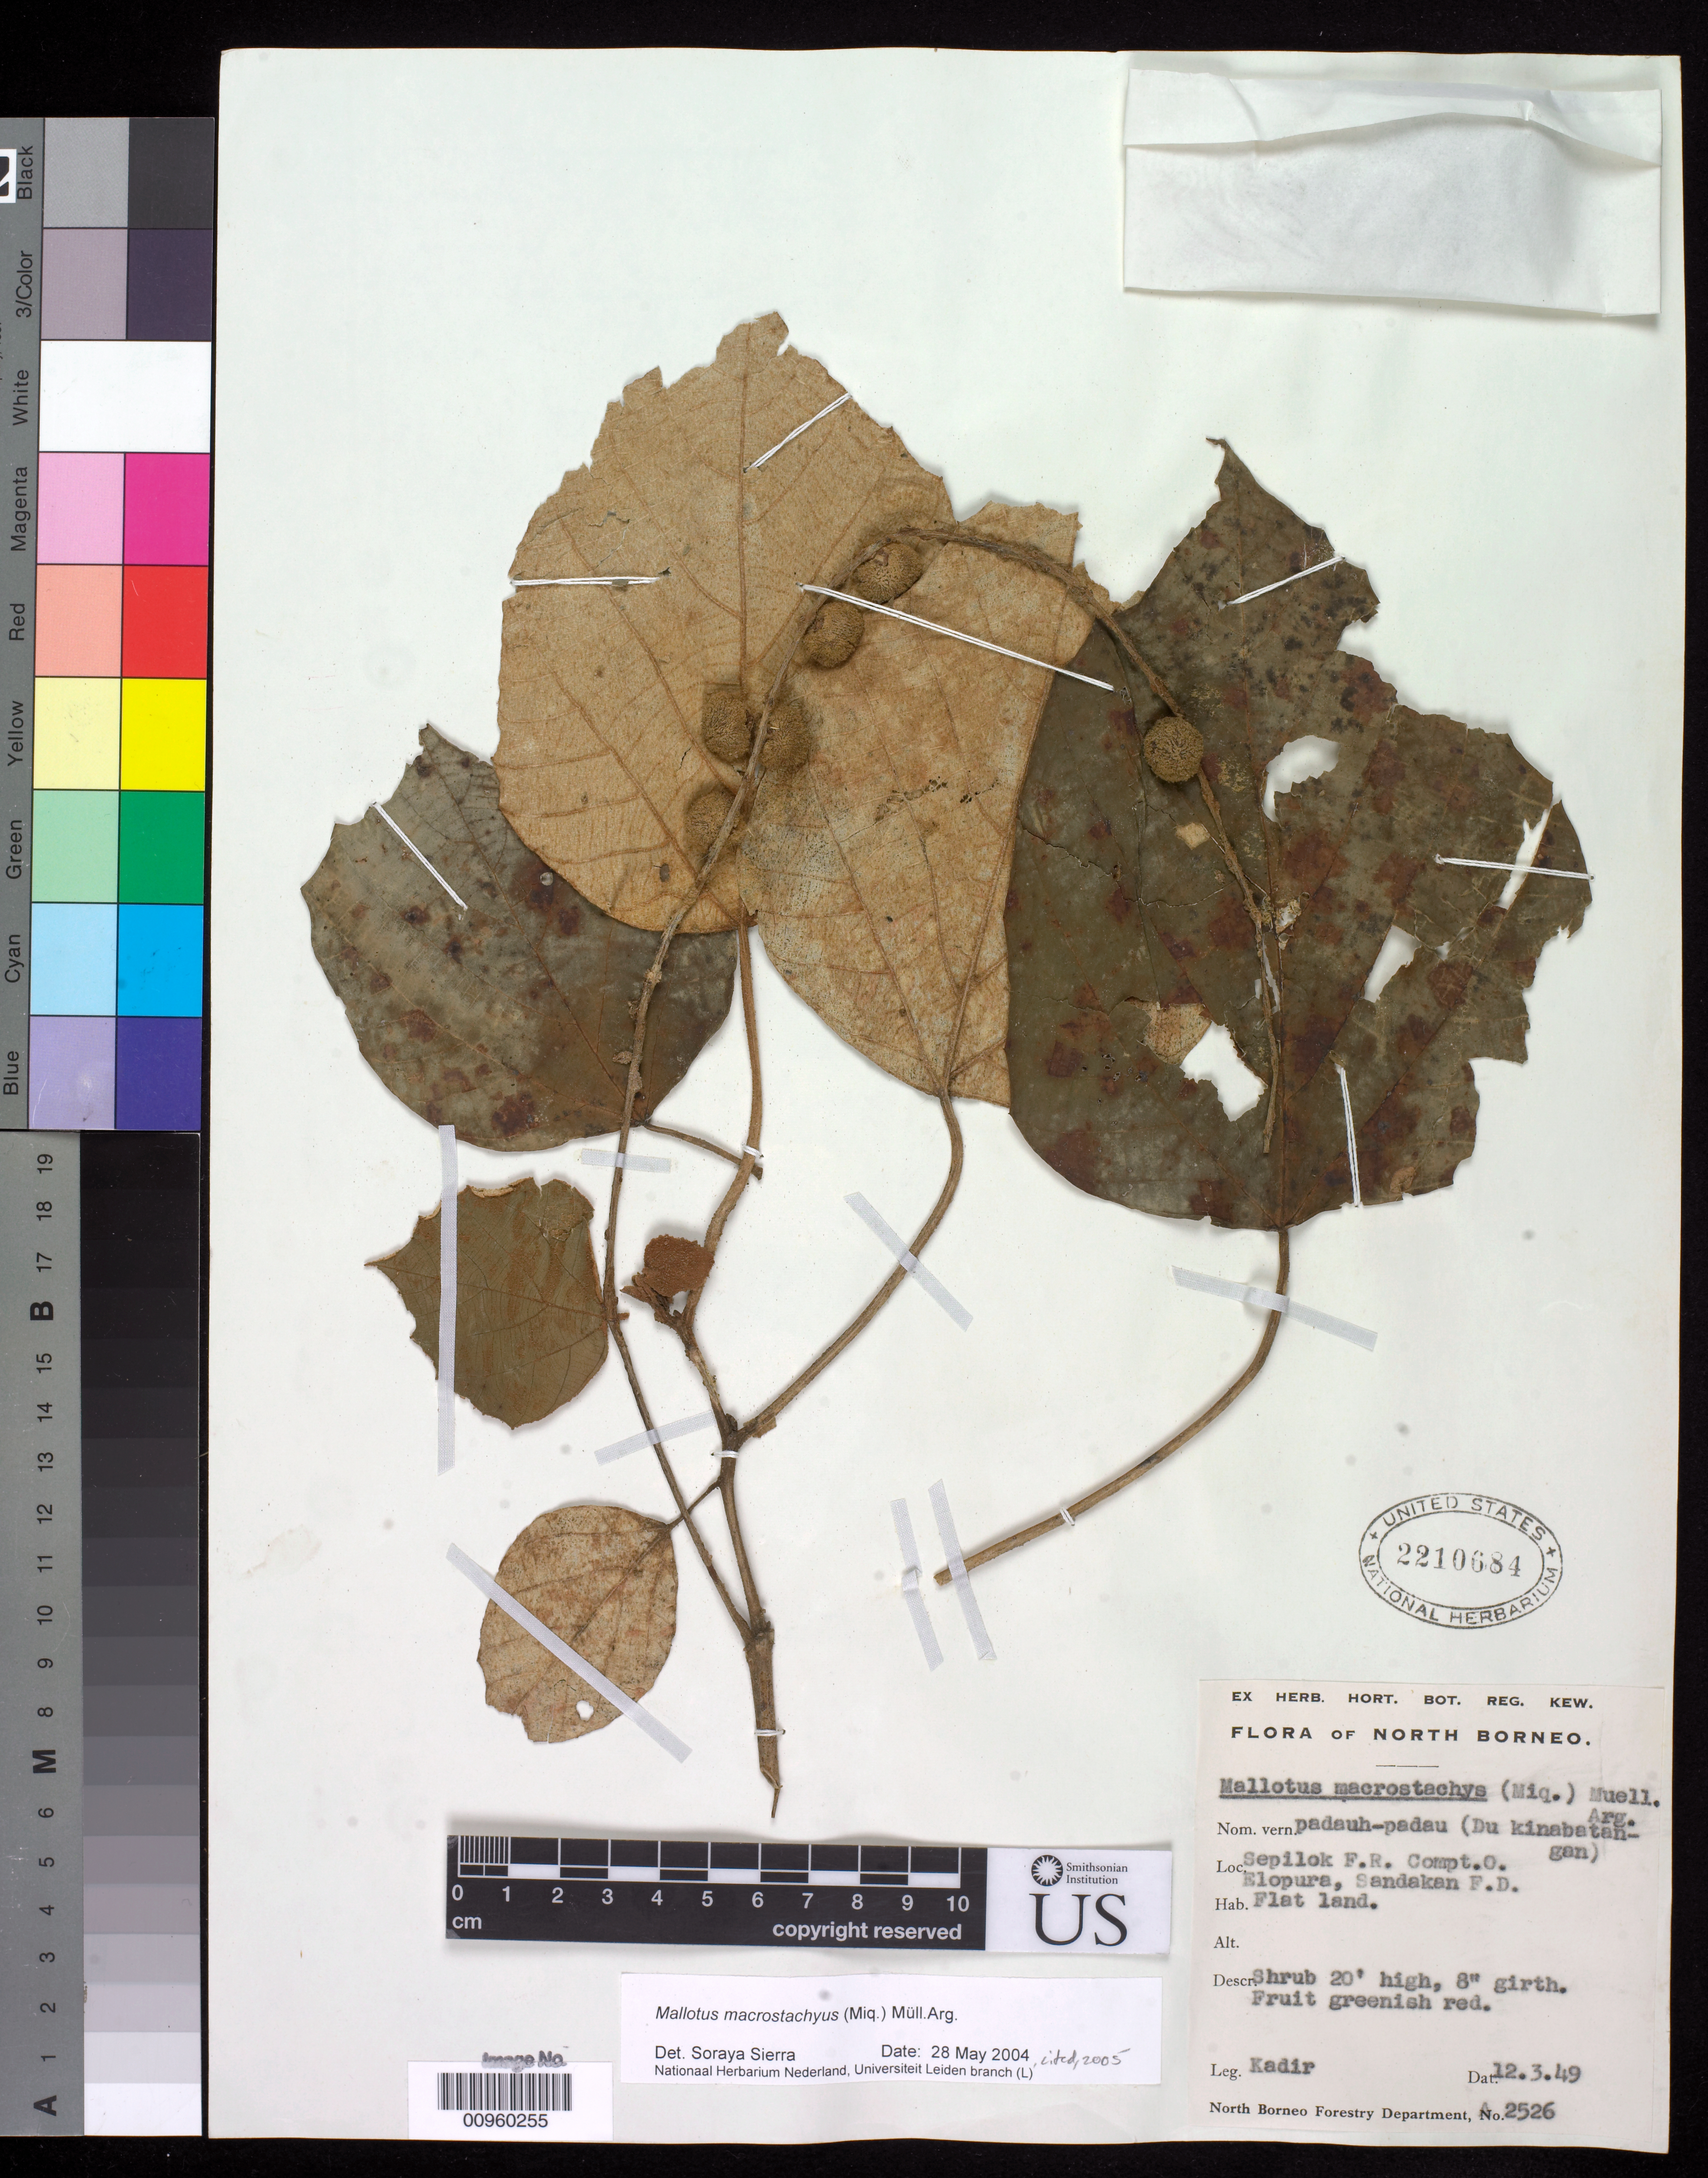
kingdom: Plantae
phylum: Tracheophyta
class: Magnoliopsida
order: Malpighiales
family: Euphorbiaceae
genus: Mallotus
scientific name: Mallotus macrostachyus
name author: (Miq.) Müll. Arg.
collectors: Kadir Bin Abdul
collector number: A 2526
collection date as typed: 12 Mar 1949 or 03 Dec 1949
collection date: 1949-03-12 or 1949-12-03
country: Malaysia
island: Borneo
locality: Sepilok F.R. Elopura, Sandakan, F.D. Compt. O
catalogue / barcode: US 2210684